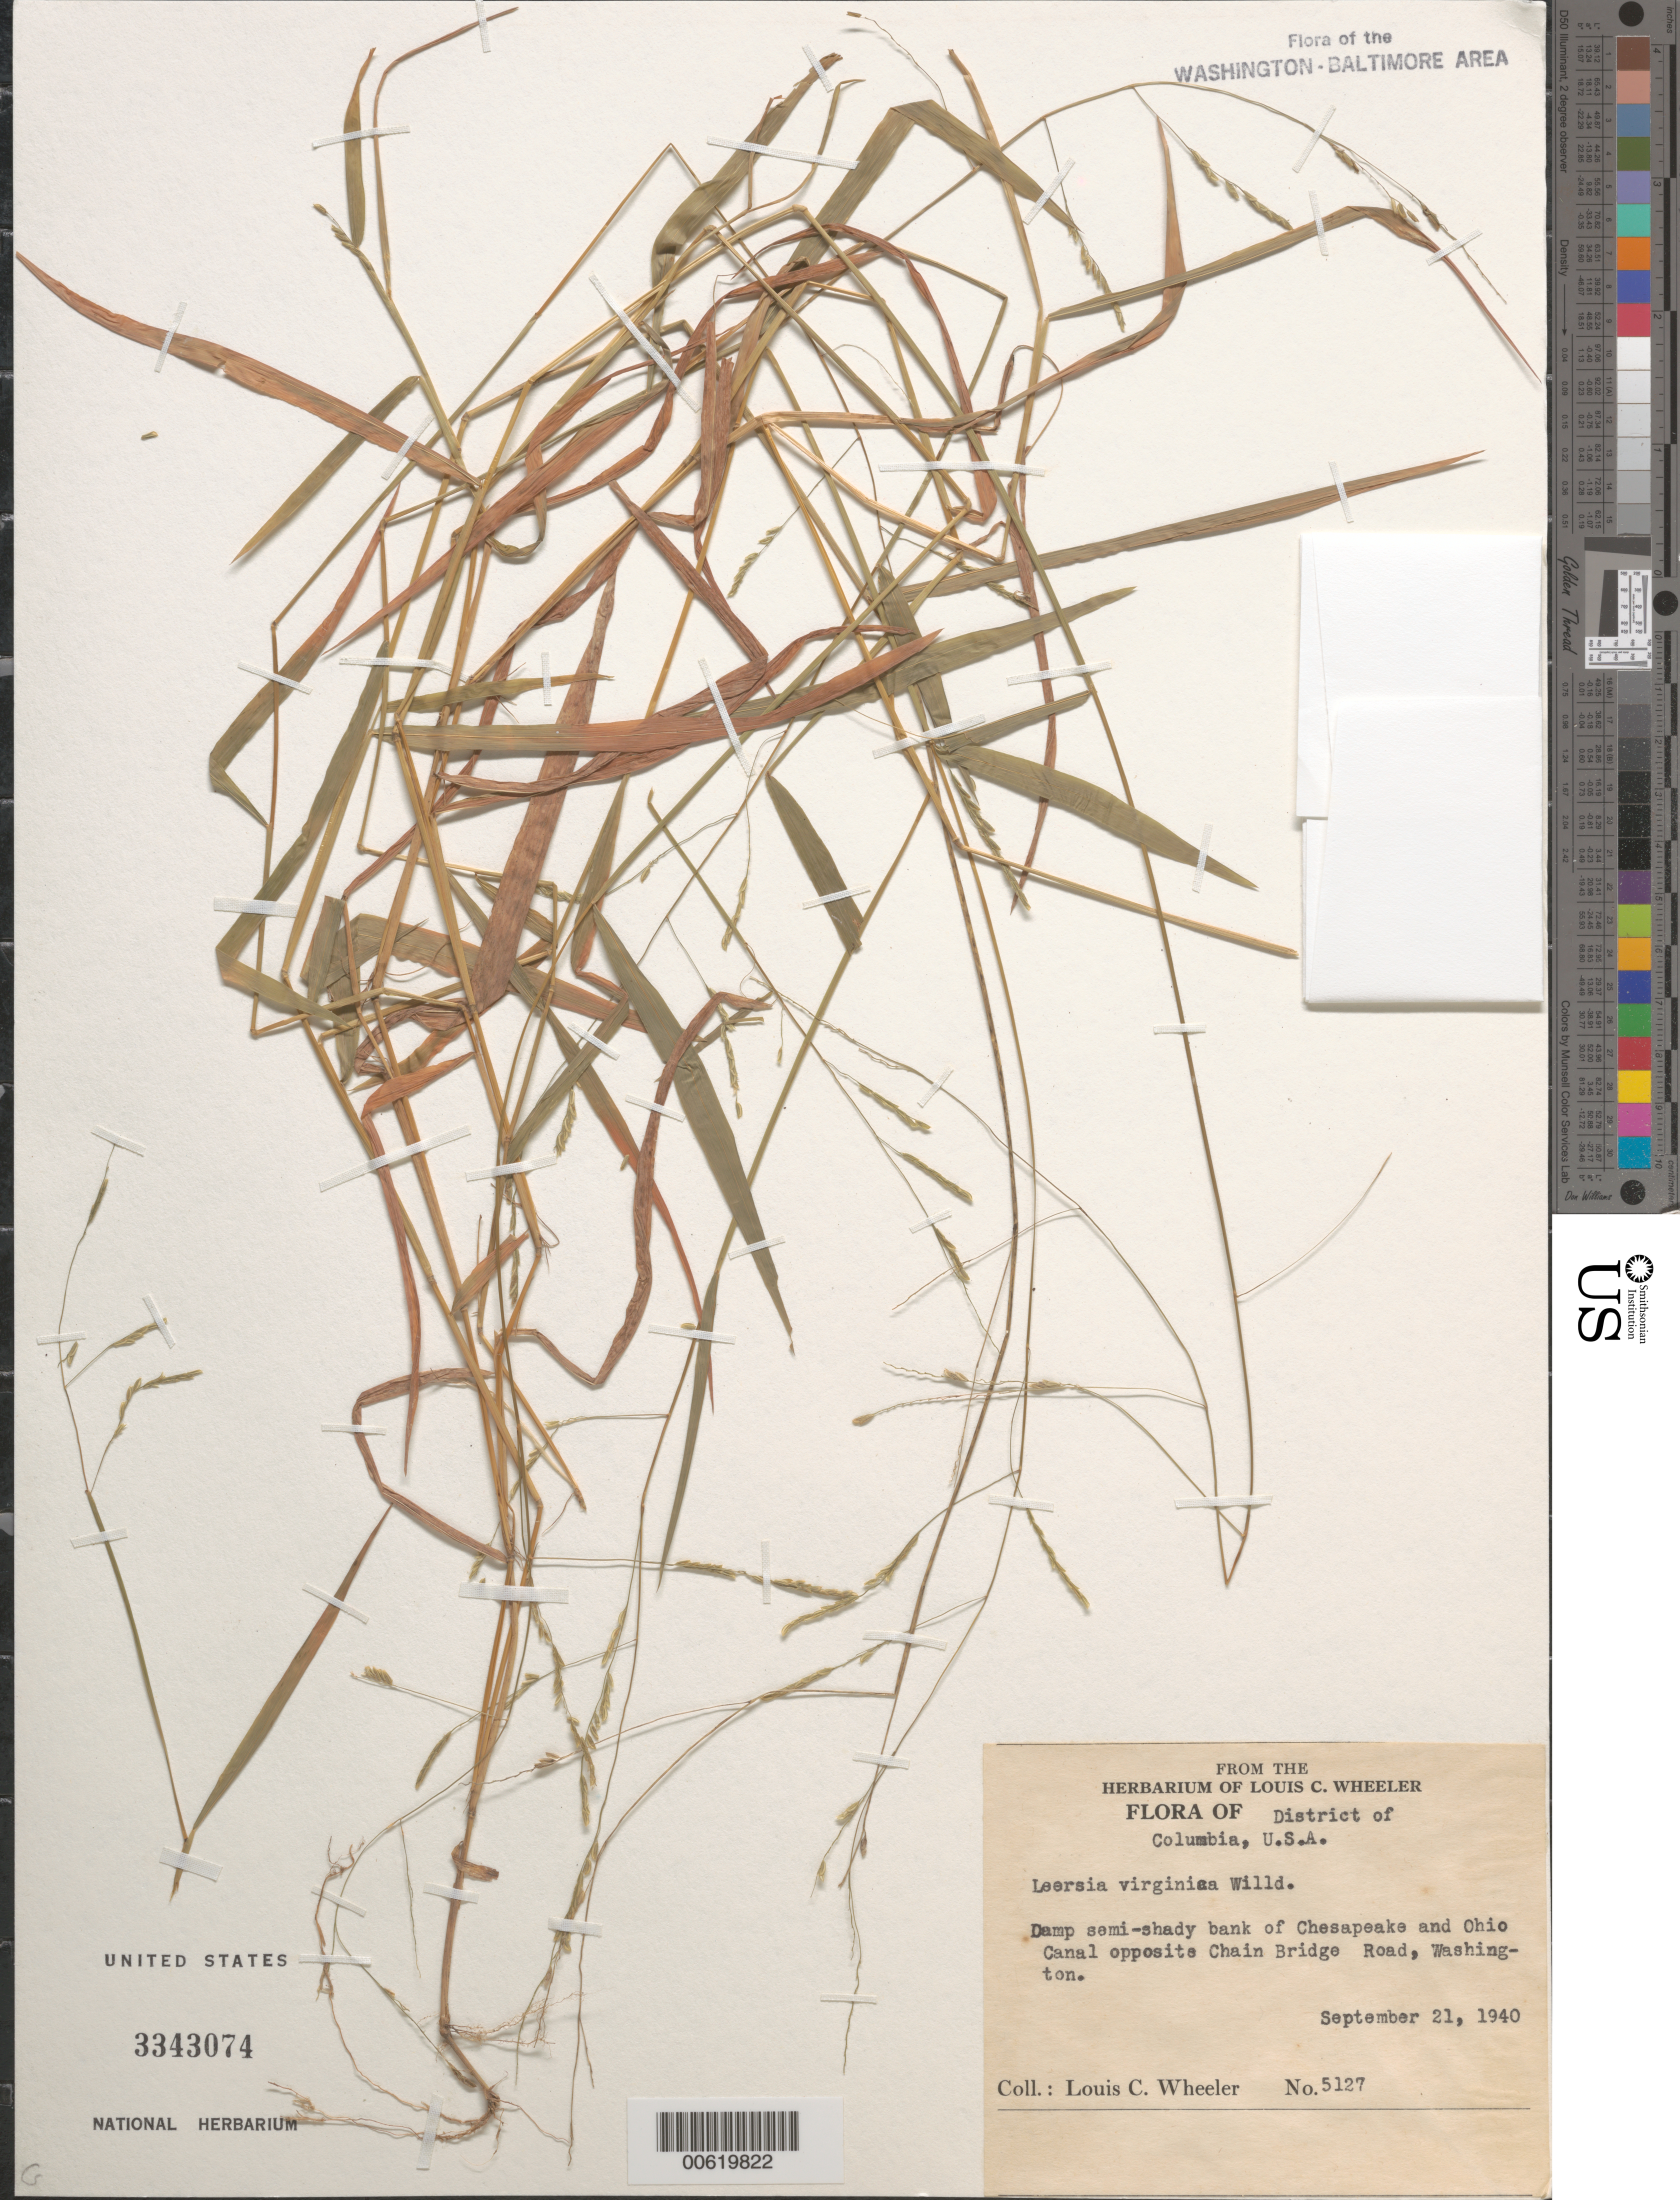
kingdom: Plantae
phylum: Tracheophyta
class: Liliopsida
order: Poales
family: Poaceae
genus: Leersia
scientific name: Leersia virginica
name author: Willd.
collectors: L. C. Wheeler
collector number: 5127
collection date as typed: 21 Sep 1940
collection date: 1940-09-21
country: United States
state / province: District of Columbia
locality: C & O Canal opposite Chain Bridge road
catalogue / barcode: US 3343074